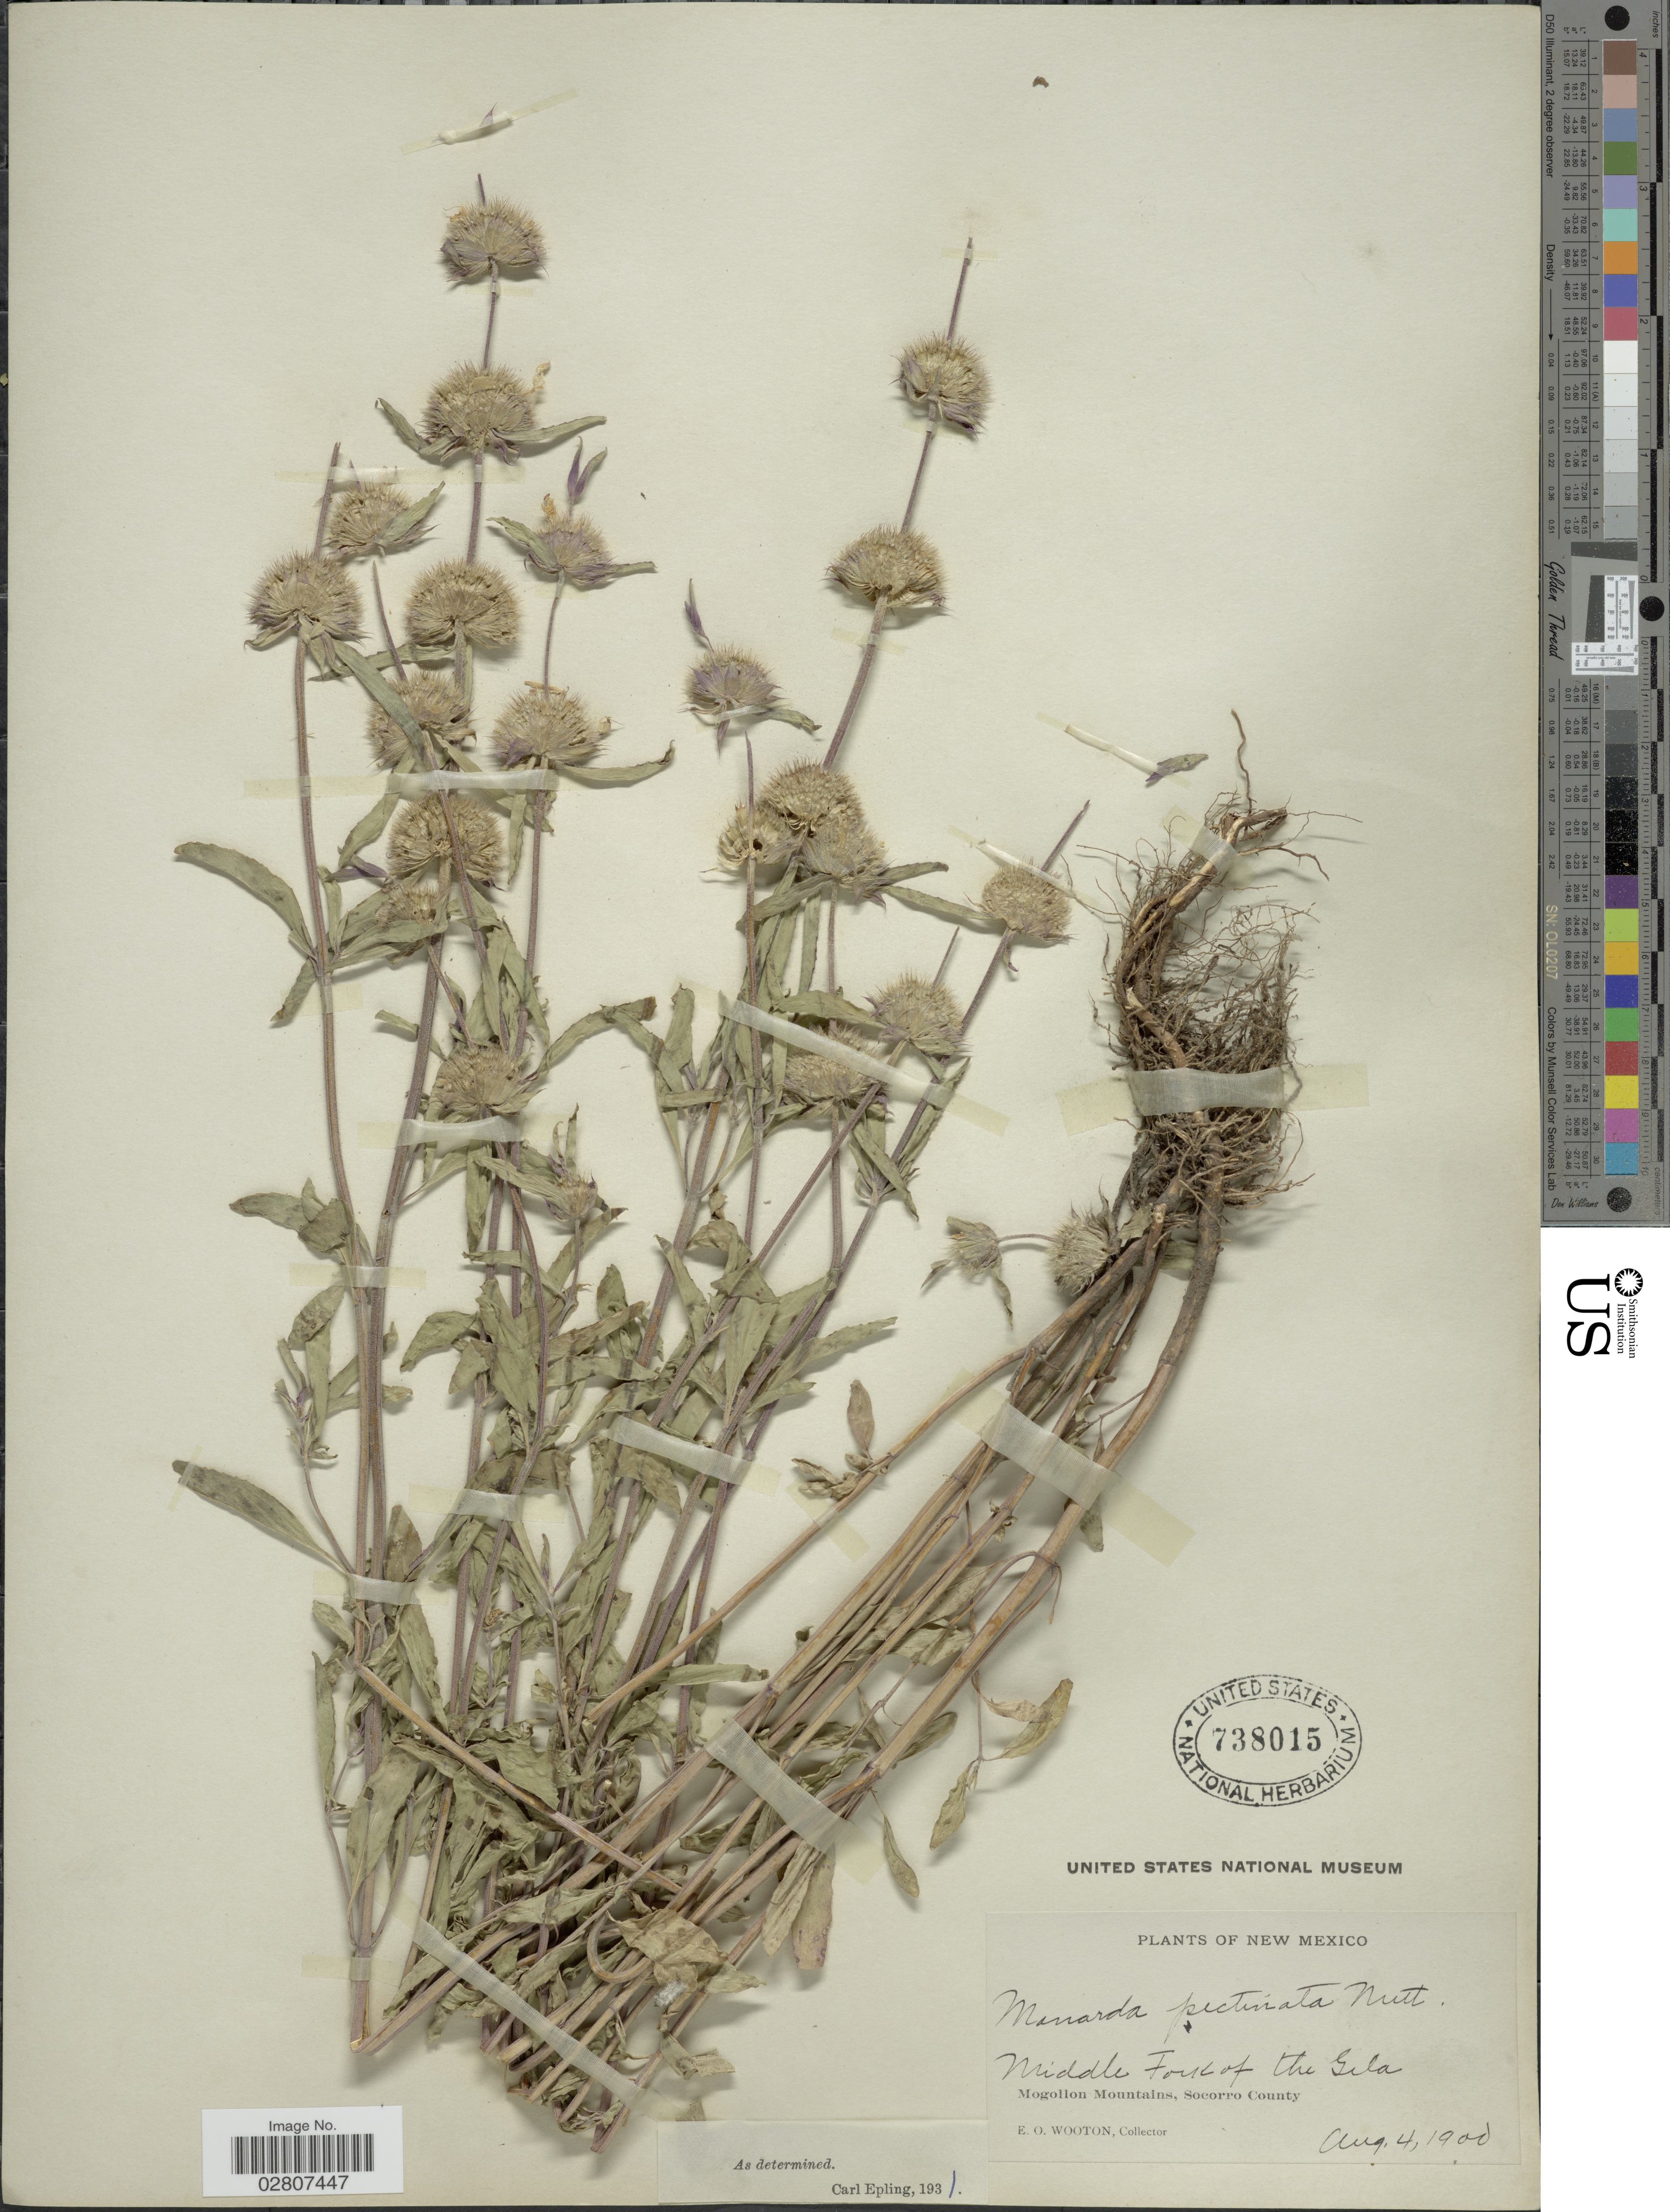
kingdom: Plantae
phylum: Tracheophyta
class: Magnoliopsida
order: Lamiales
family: Lamiaceae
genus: Monarda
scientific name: Monarda pectinata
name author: Nutt.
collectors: E. O. Wooton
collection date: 1900-08-04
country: United States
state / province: New Mexico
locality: Middle Fork of the Gila. Mogollon Mountains, Socorro County.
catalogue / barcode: US 738015